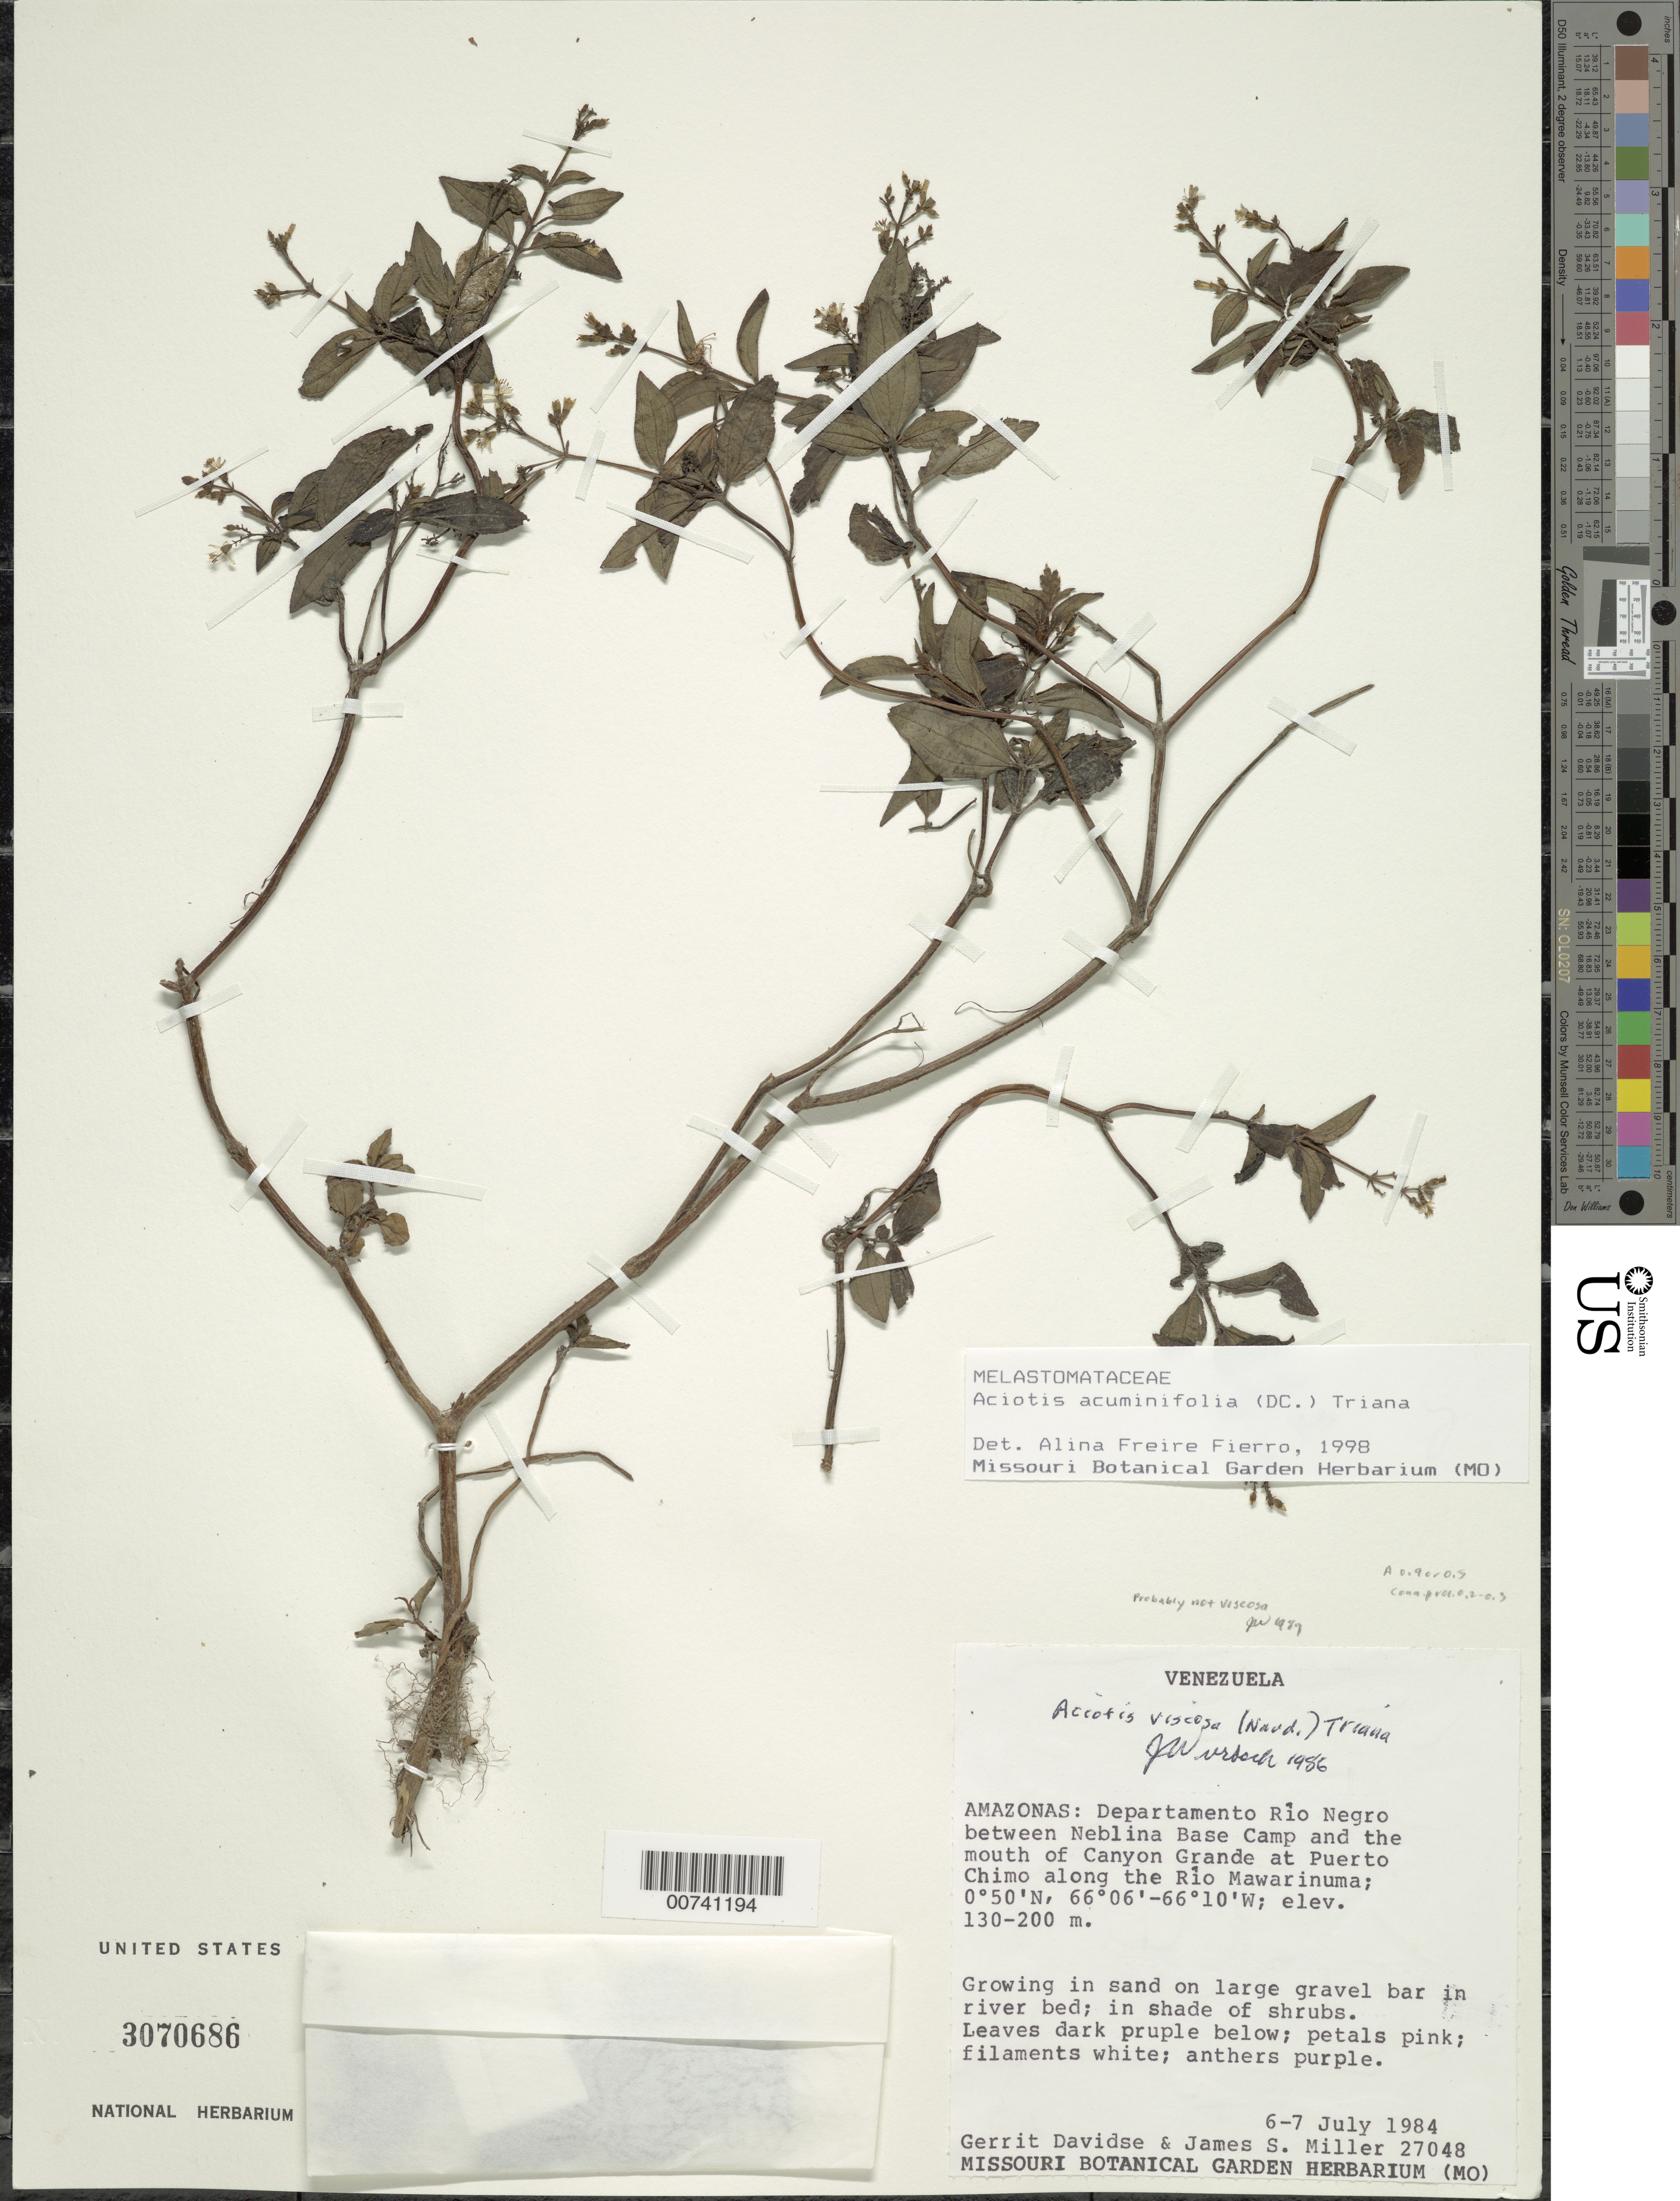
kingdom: Plantae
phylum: Tracheophyta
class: Magnoliopsida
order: Myrtales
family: Melastomataceae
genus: Aciotis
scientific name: Aciotis acuminifolia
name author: (Mart. ex DC.) Triana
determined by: Freire-Fierro, A.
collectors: G. Davidse & J. S. Miller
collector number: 27048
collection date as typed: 6-Jul-84 to 7-Jul-84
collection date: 1984-07-06/1984-07-07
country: Venezuela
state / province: Amazonas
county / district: Río Negro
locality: Neblina Base Camp to mouth of Canyon Grande, along Río Mawarinuma, just E of Puerto Chimo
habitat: In sand on large gravel bar in river bed; in shade of shrubs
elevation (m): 130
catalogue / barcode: US 3070686